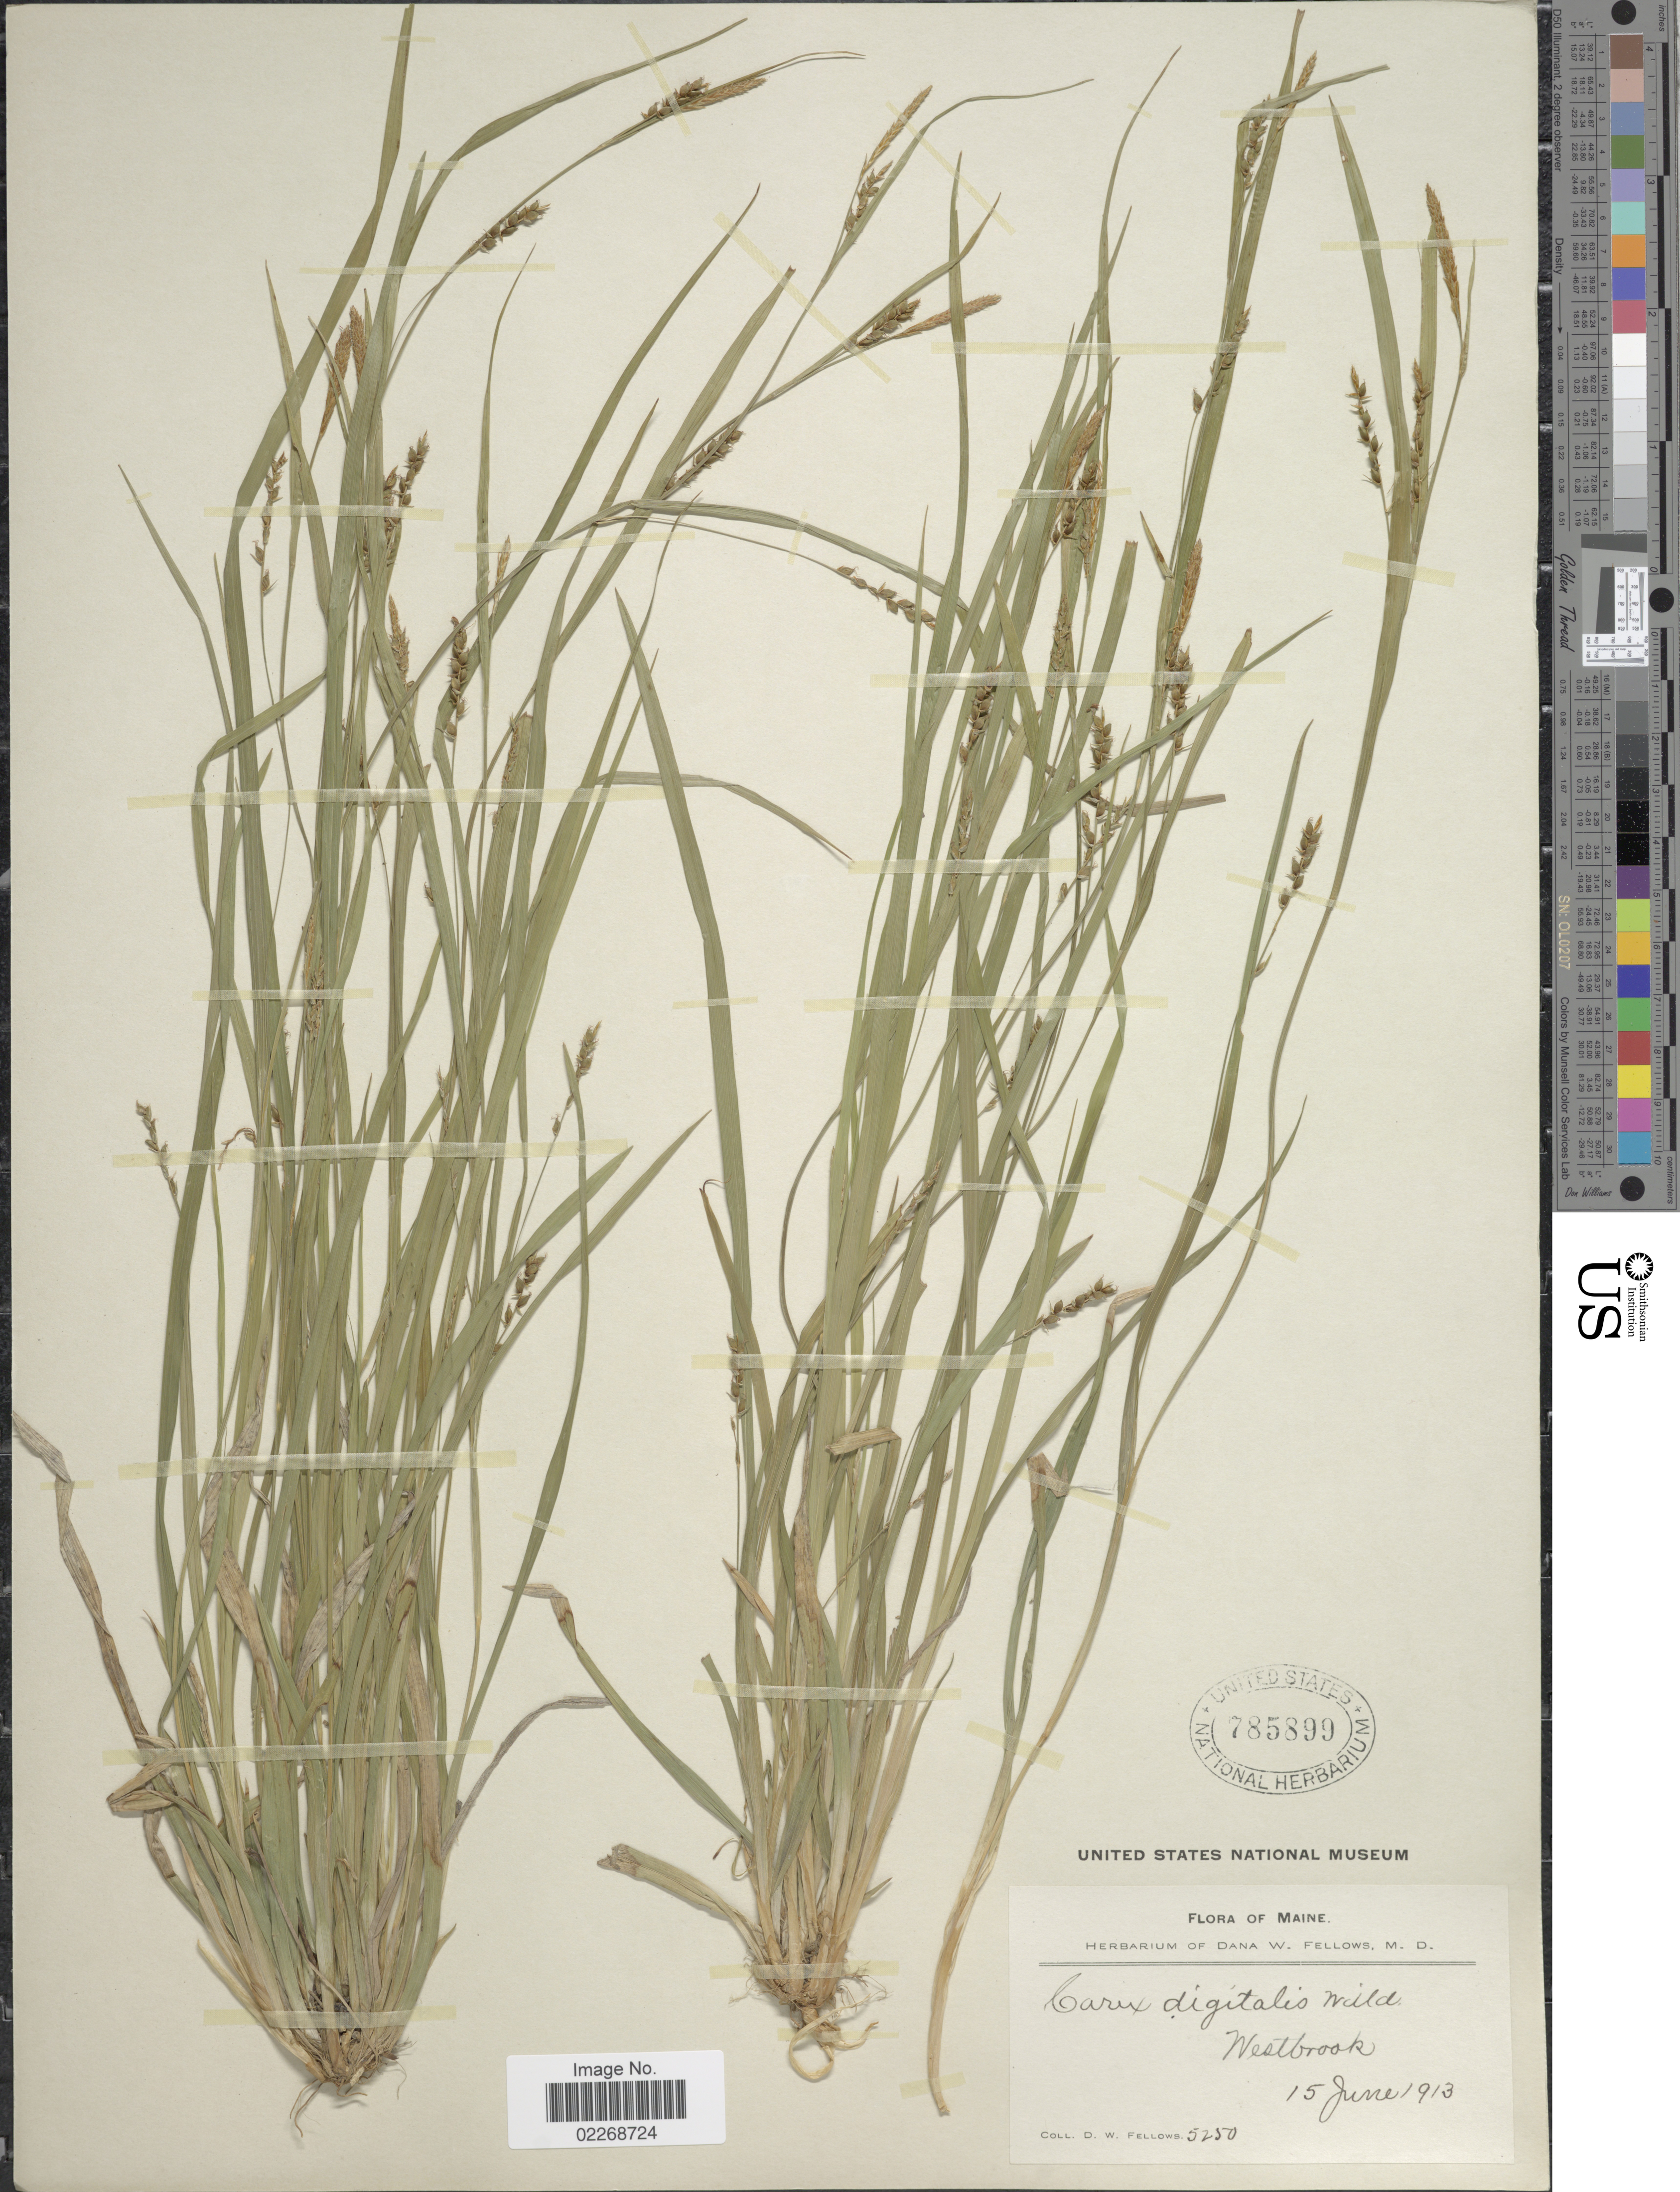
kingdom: Plantae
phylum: Tracheophyta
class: Liliopsida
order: Poales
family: Cyperaceae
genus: Carex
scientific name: Carex digitalis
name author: Willd.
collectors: D. W. Fellows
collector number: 5250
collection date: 1913-06-15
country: United States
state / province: Maine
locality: Westbrook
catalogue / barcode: US 785899